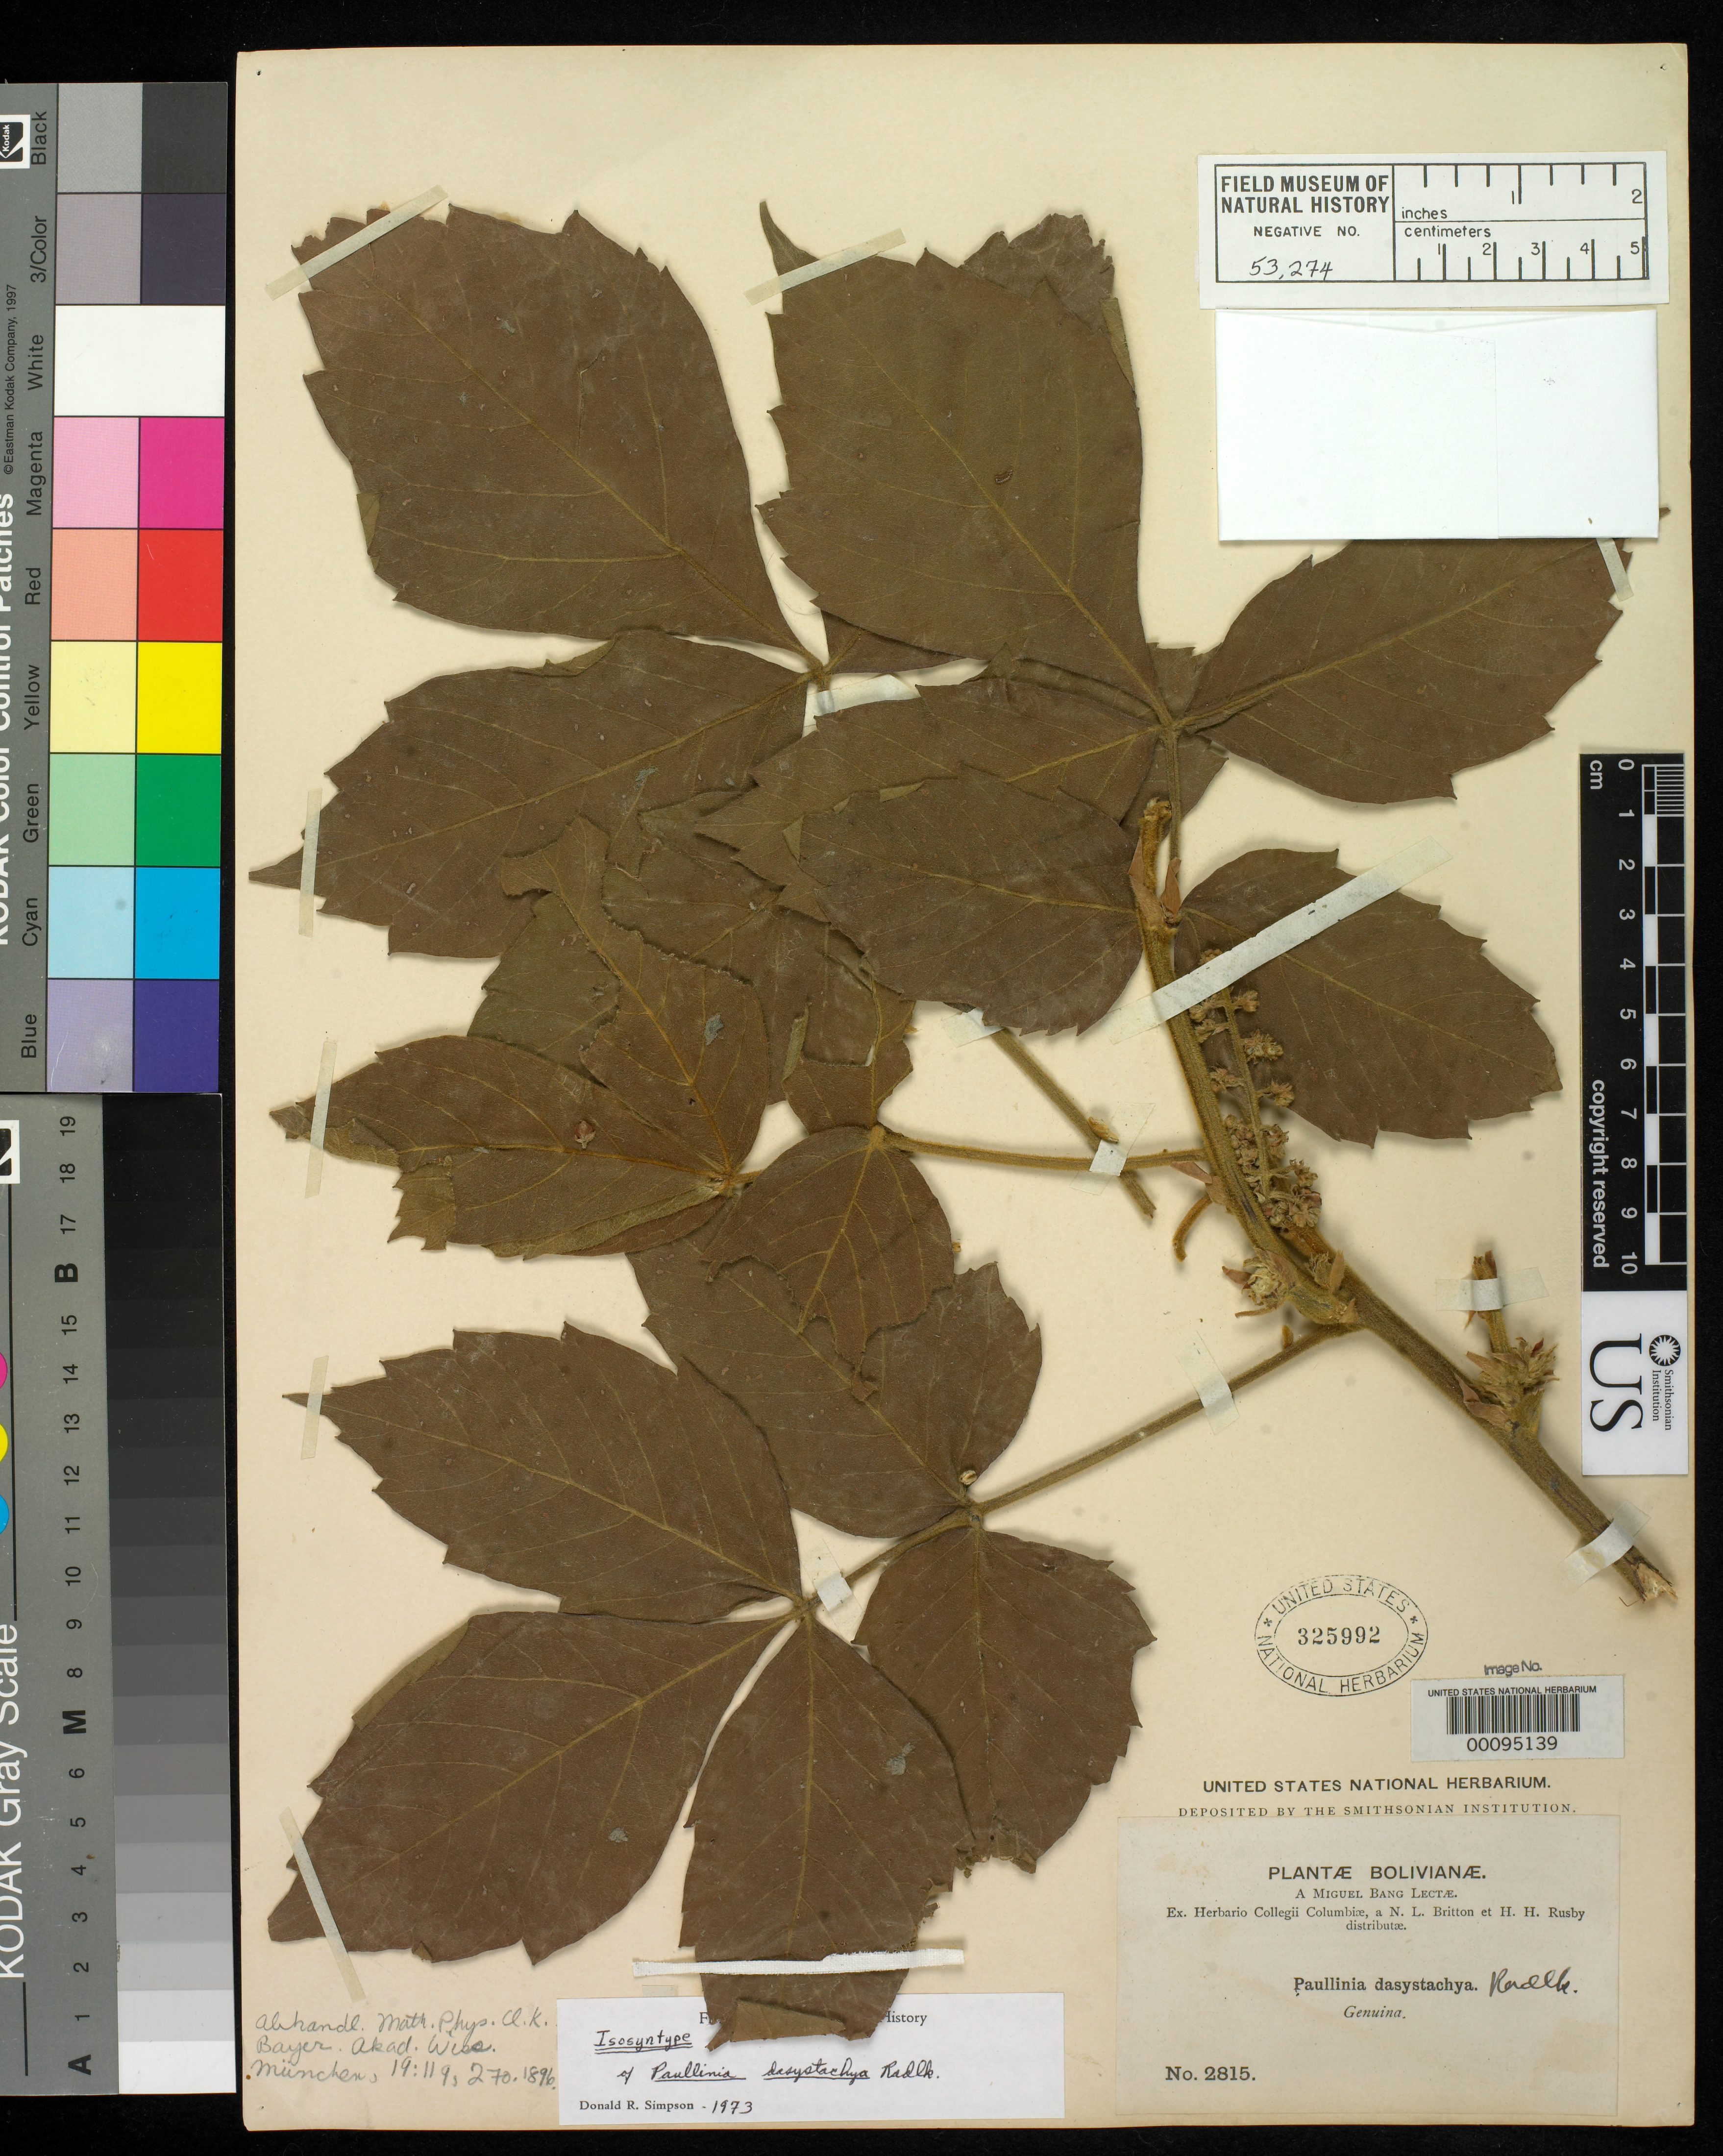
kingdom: Plantae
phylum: Tracheophyta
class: Magnoliopsida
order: Sapindales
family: Sapindaceae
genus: Paullinia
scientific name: Paullinia dasystachya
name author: Radlk.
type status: Isosyntype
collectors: M. Bang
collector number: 2815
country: Bolivia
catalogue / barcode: US 325992